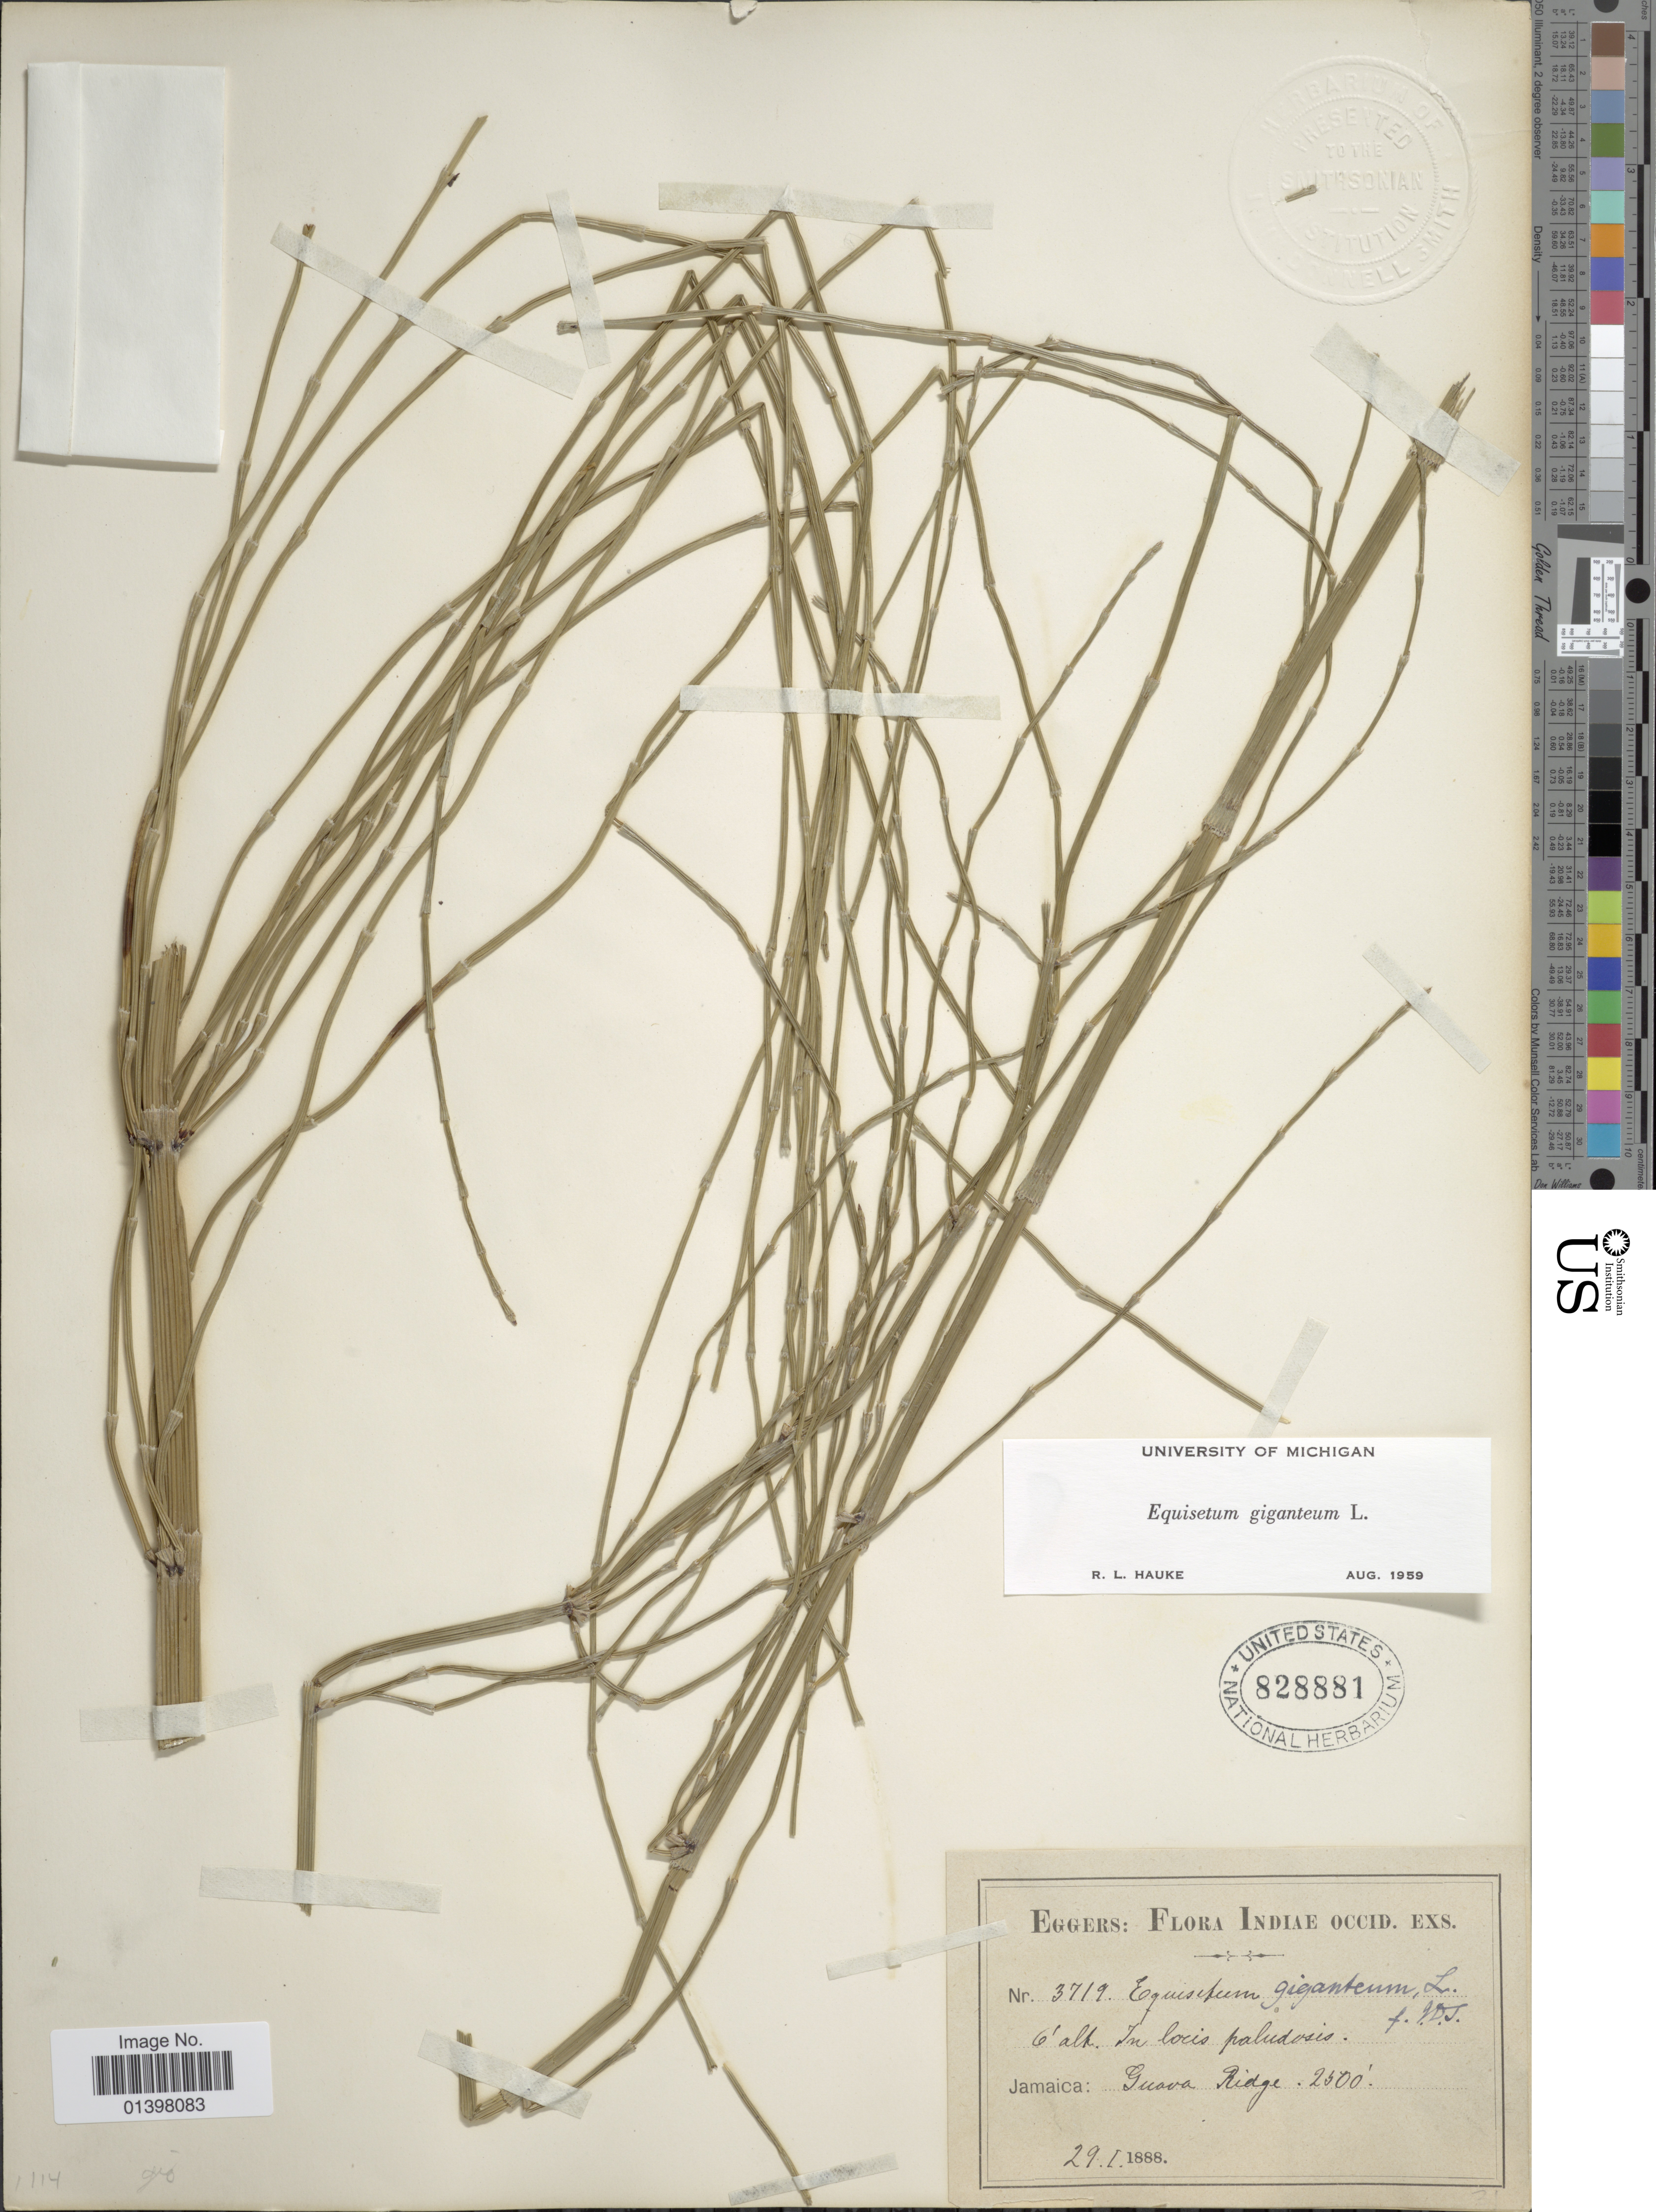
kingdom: Plantae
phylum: Tracheophyta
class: Polypodiopsida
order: Equisetales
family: Equisetaceae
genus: Equisetum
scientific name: Equisetum giganteum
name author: L.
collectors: -. Eggers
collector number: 3719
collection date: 1888-01-29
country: Jamaica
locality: Guava Rdige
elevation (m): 762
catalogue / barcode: US 828881